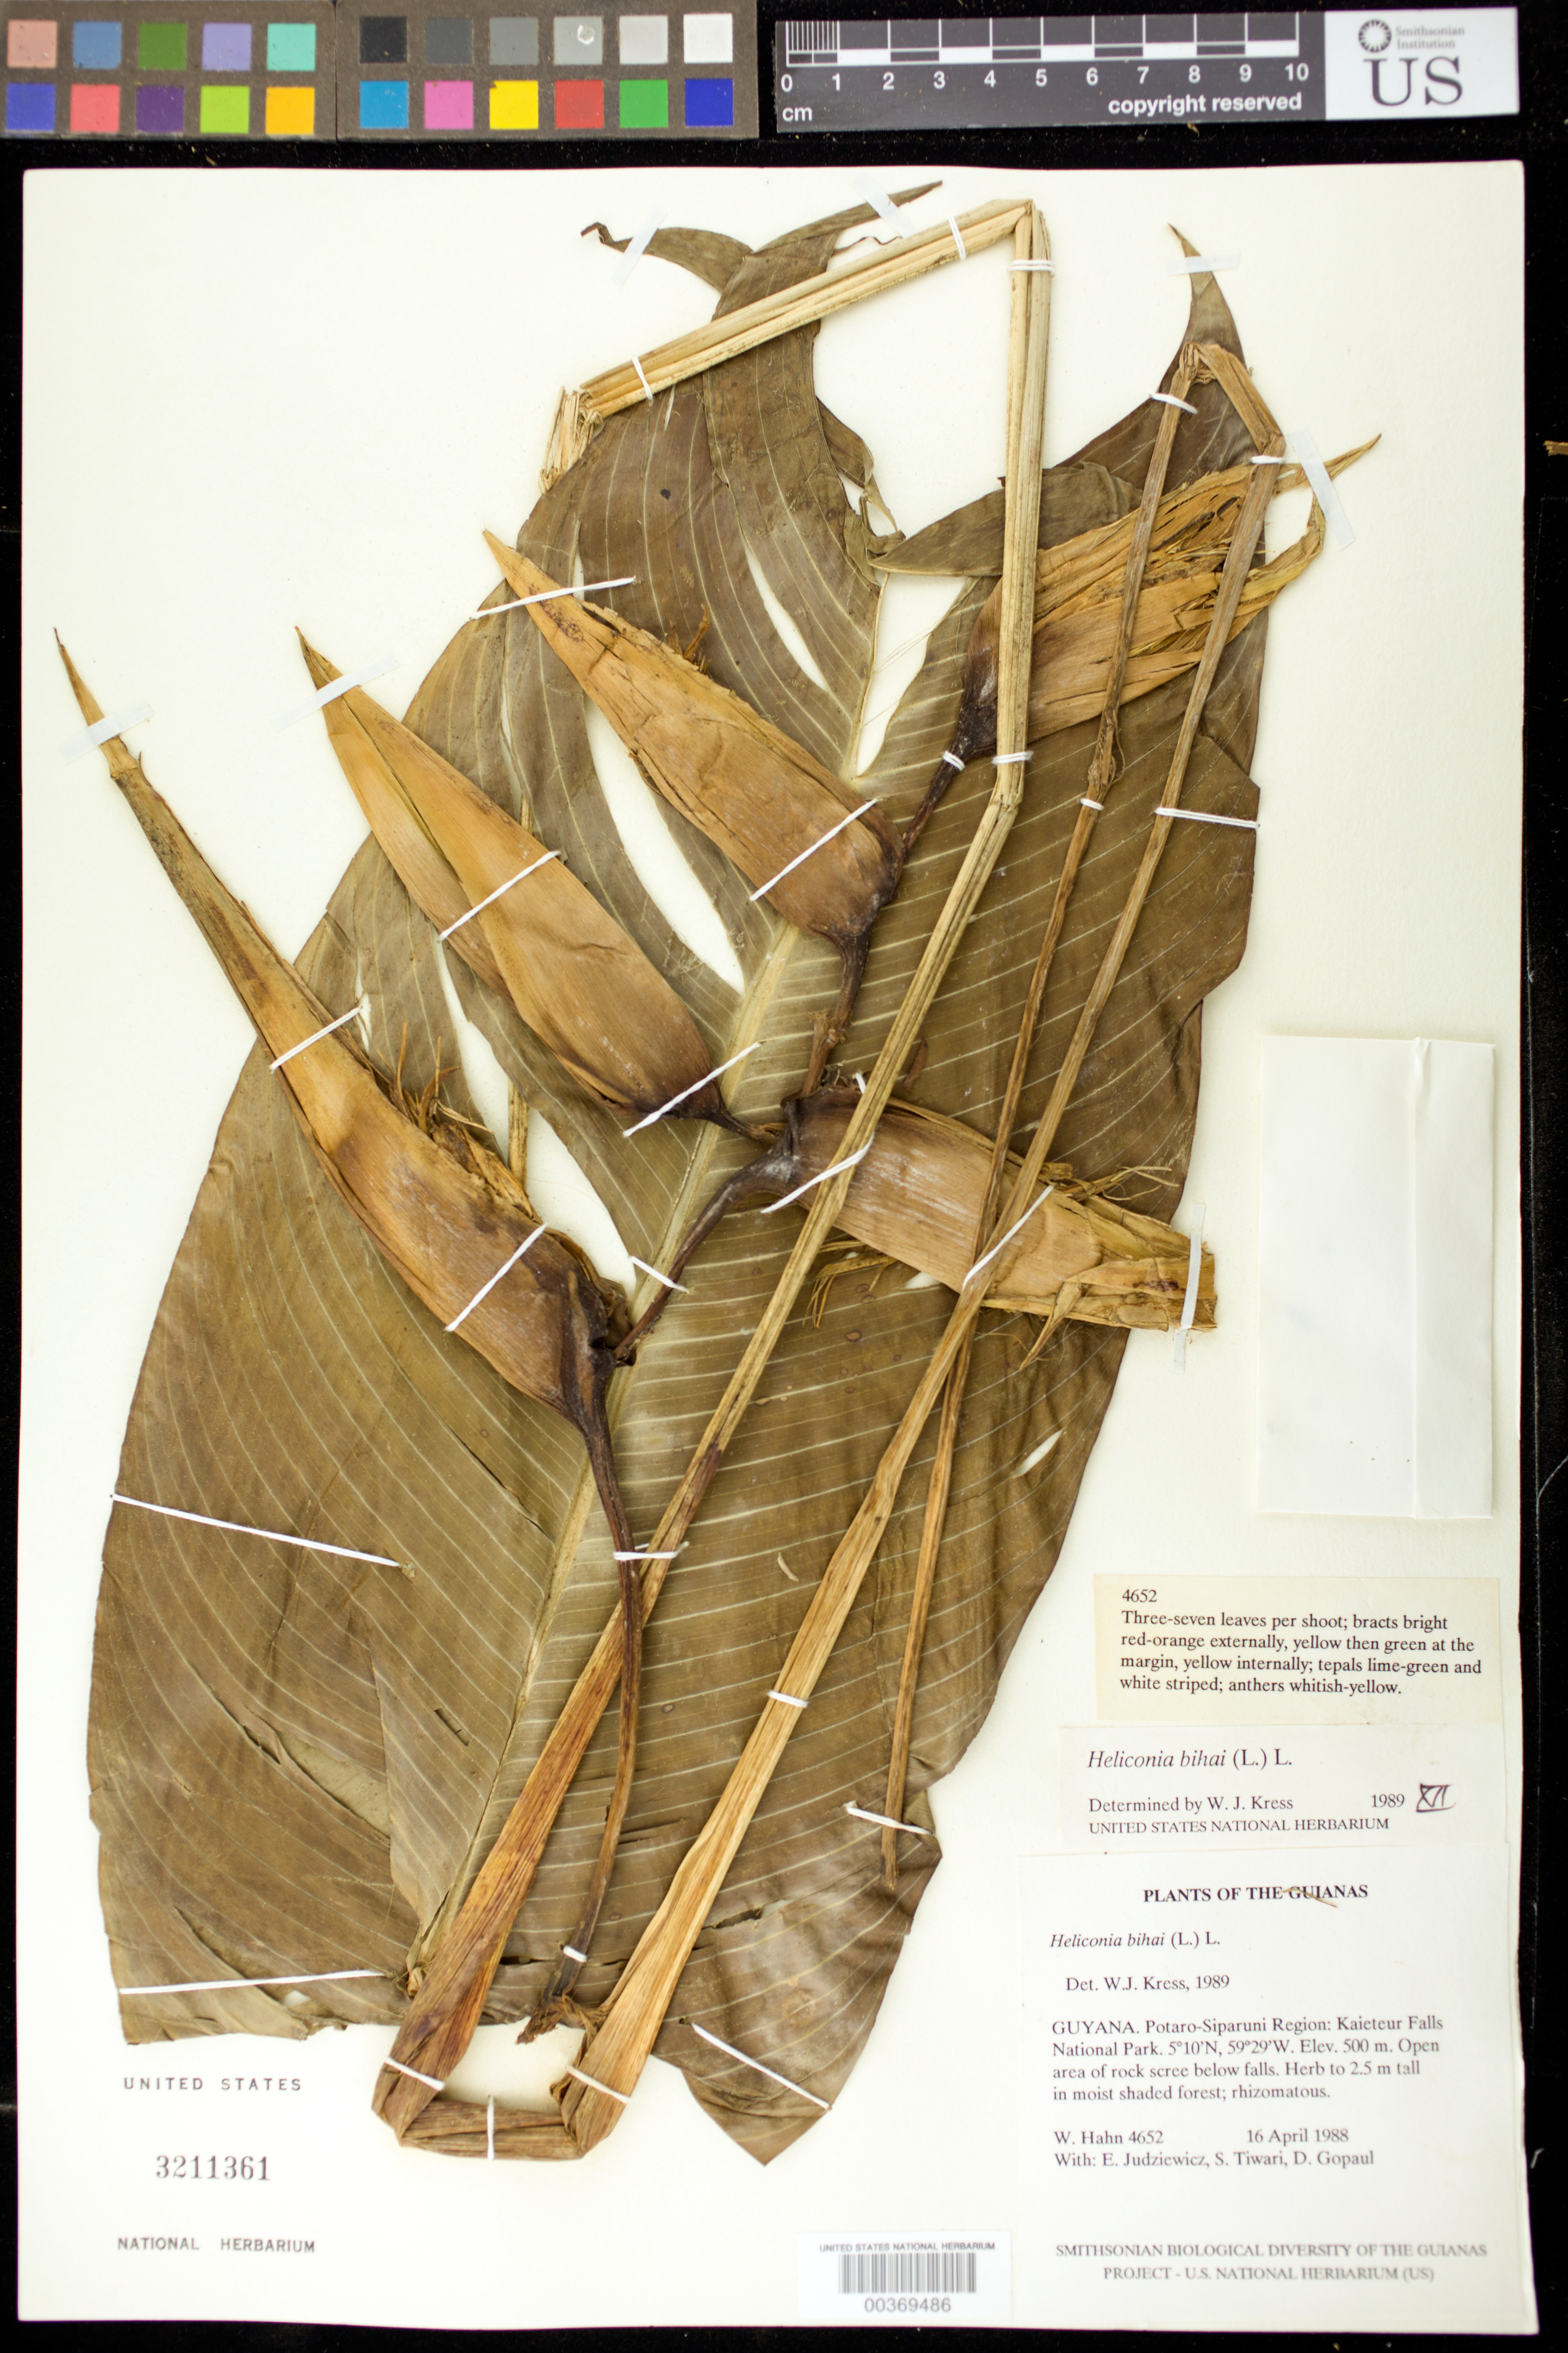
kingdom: Plantae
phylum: Tracheophyta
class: Liliopsida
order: Zingiberales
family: Heliconiaceae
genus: Heliconia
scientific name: Heliconia bihai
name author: (L.) L.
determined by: Kress, W. J., (US), Smithsonian Institution - National Museum of Natural History (UNITED STATES)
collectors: W. J. Hahn, E. J. Judziewicz, S. Tiwari & D. Gopaul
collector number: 4652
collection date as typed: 16 Apr 1988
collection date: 1988-04-16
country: Guyana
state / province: Potaro-Siparuni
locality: Kaieteur falls nat park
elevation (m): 500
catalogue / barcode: US 3211361